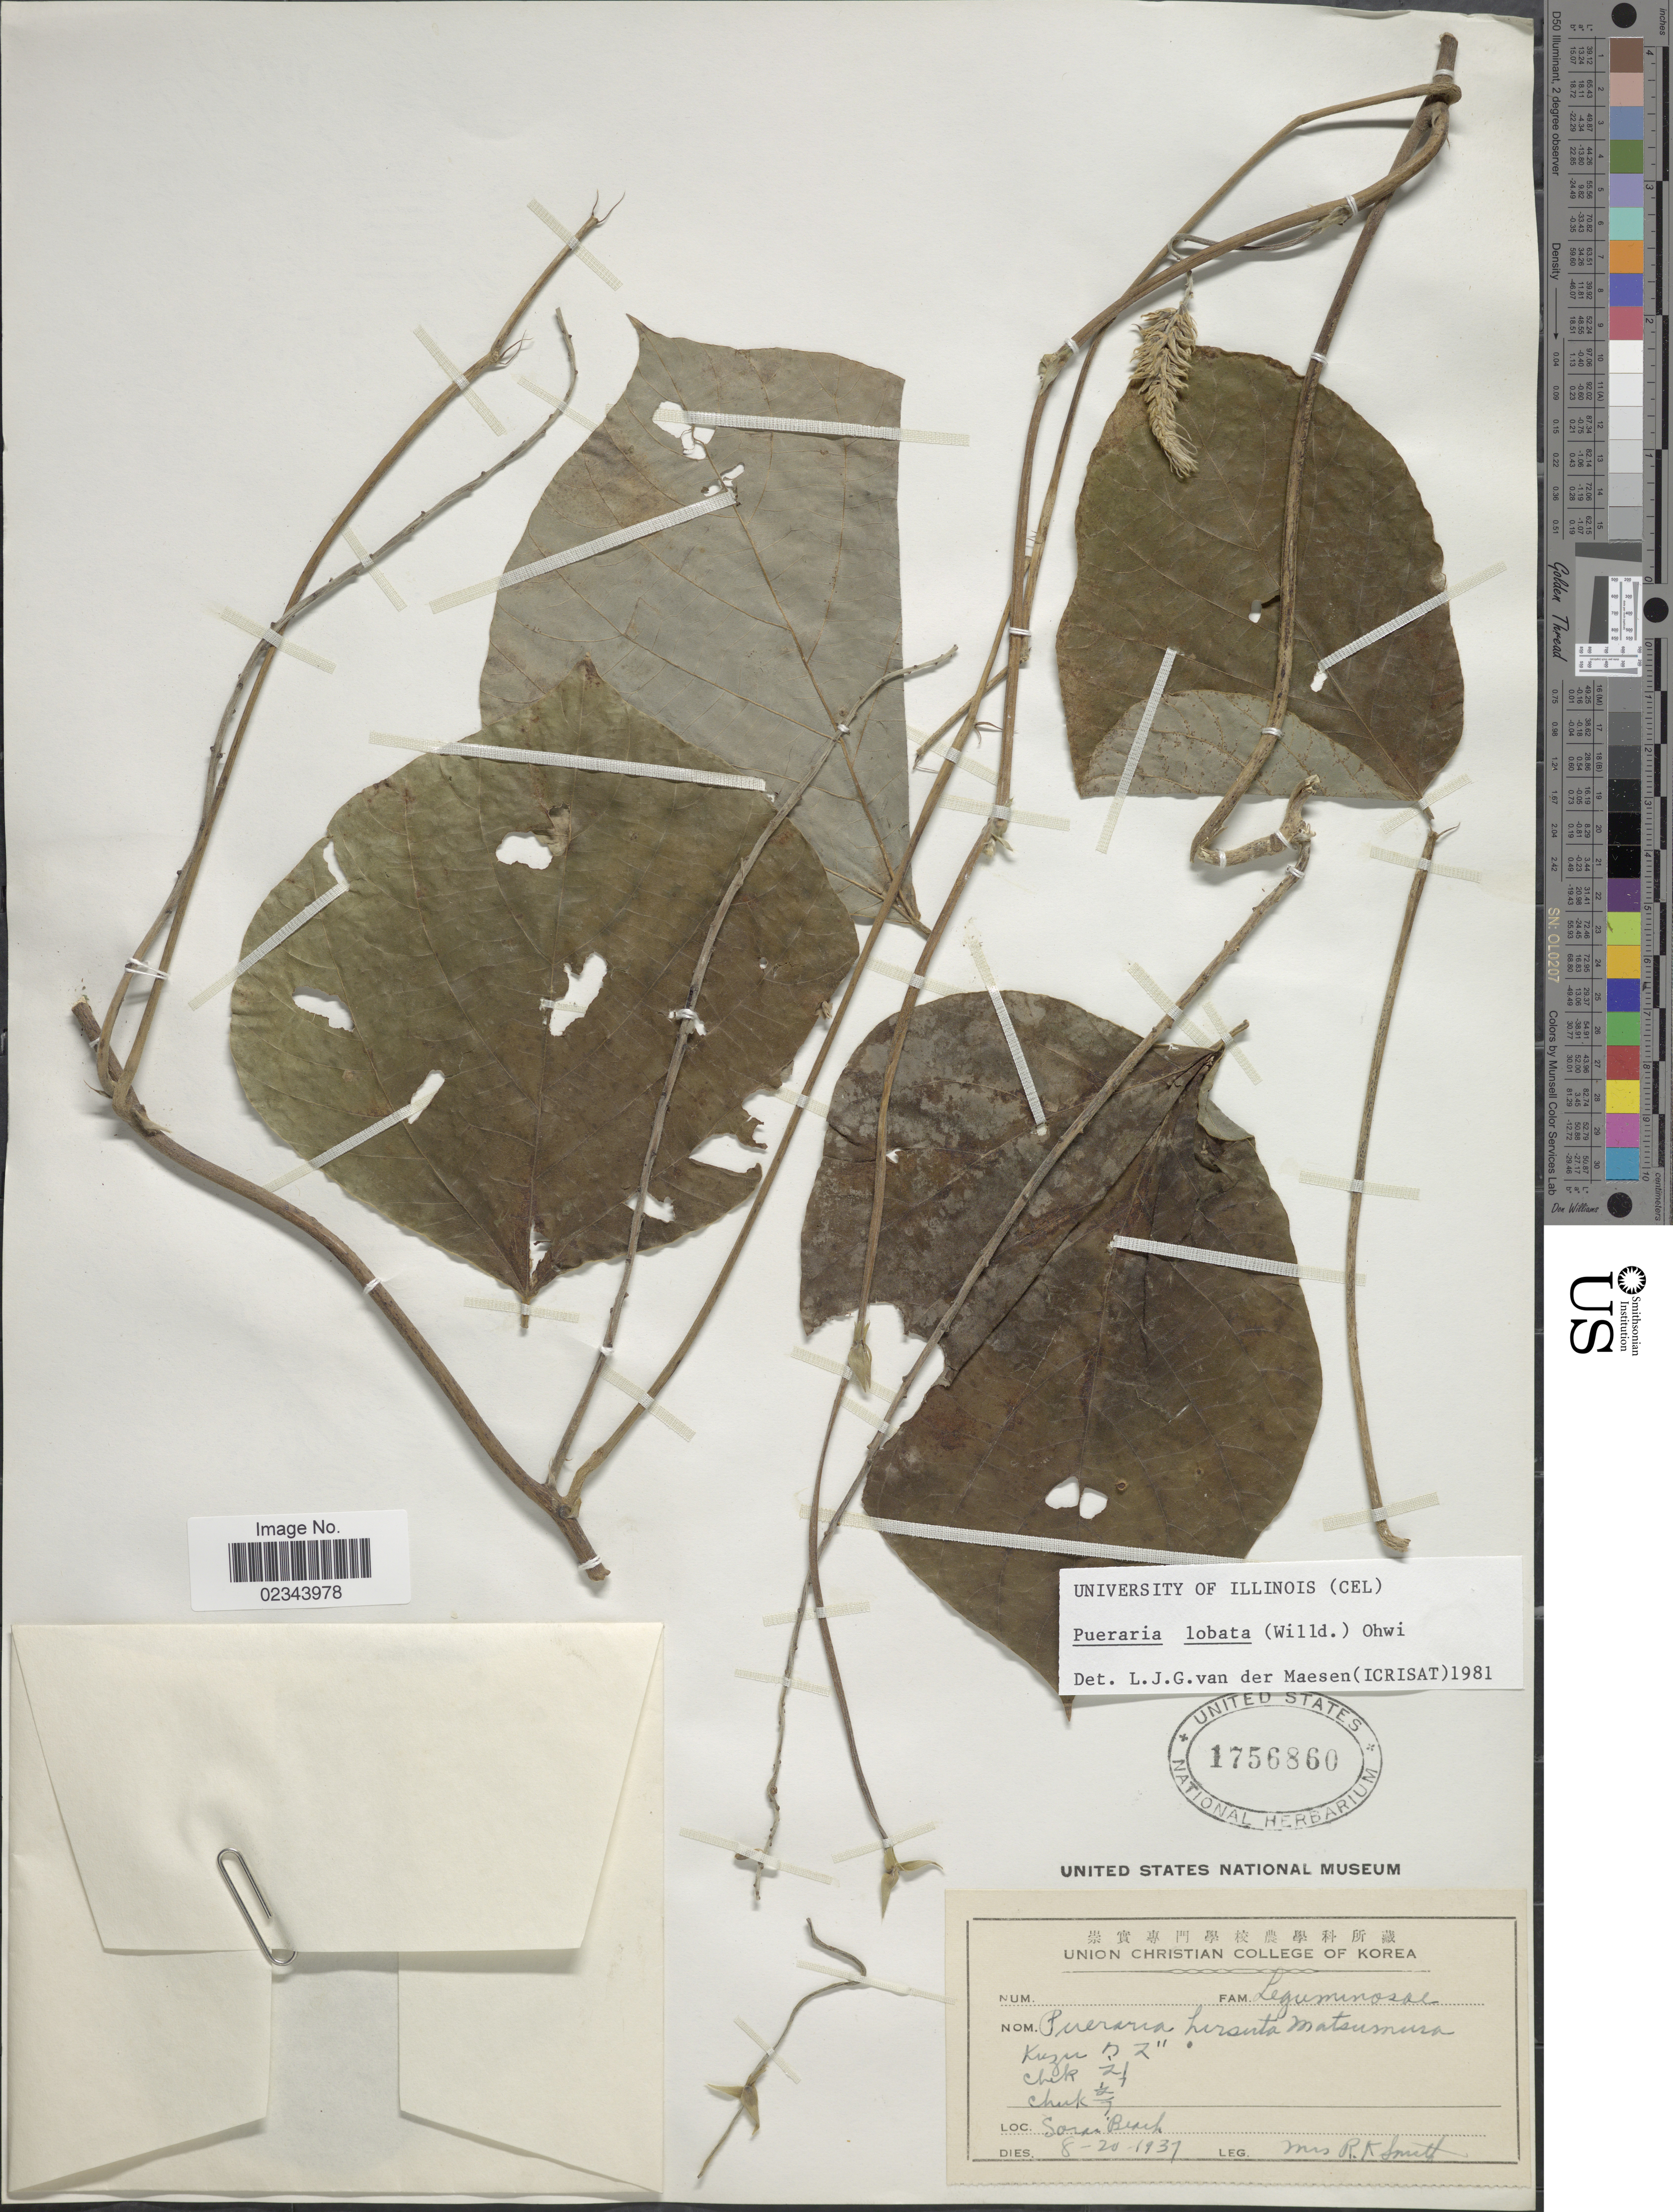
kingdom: Plantae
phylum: Tracheophyta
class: Magnoliopsida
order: Fabales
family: Fabaceae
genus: Pueraria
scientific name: Pueraria lobata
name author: (Willd.) Ohwi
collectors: R. Smith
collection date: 1937-08-20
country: South Korea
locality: Sorai Beach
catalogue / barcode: US 1756860